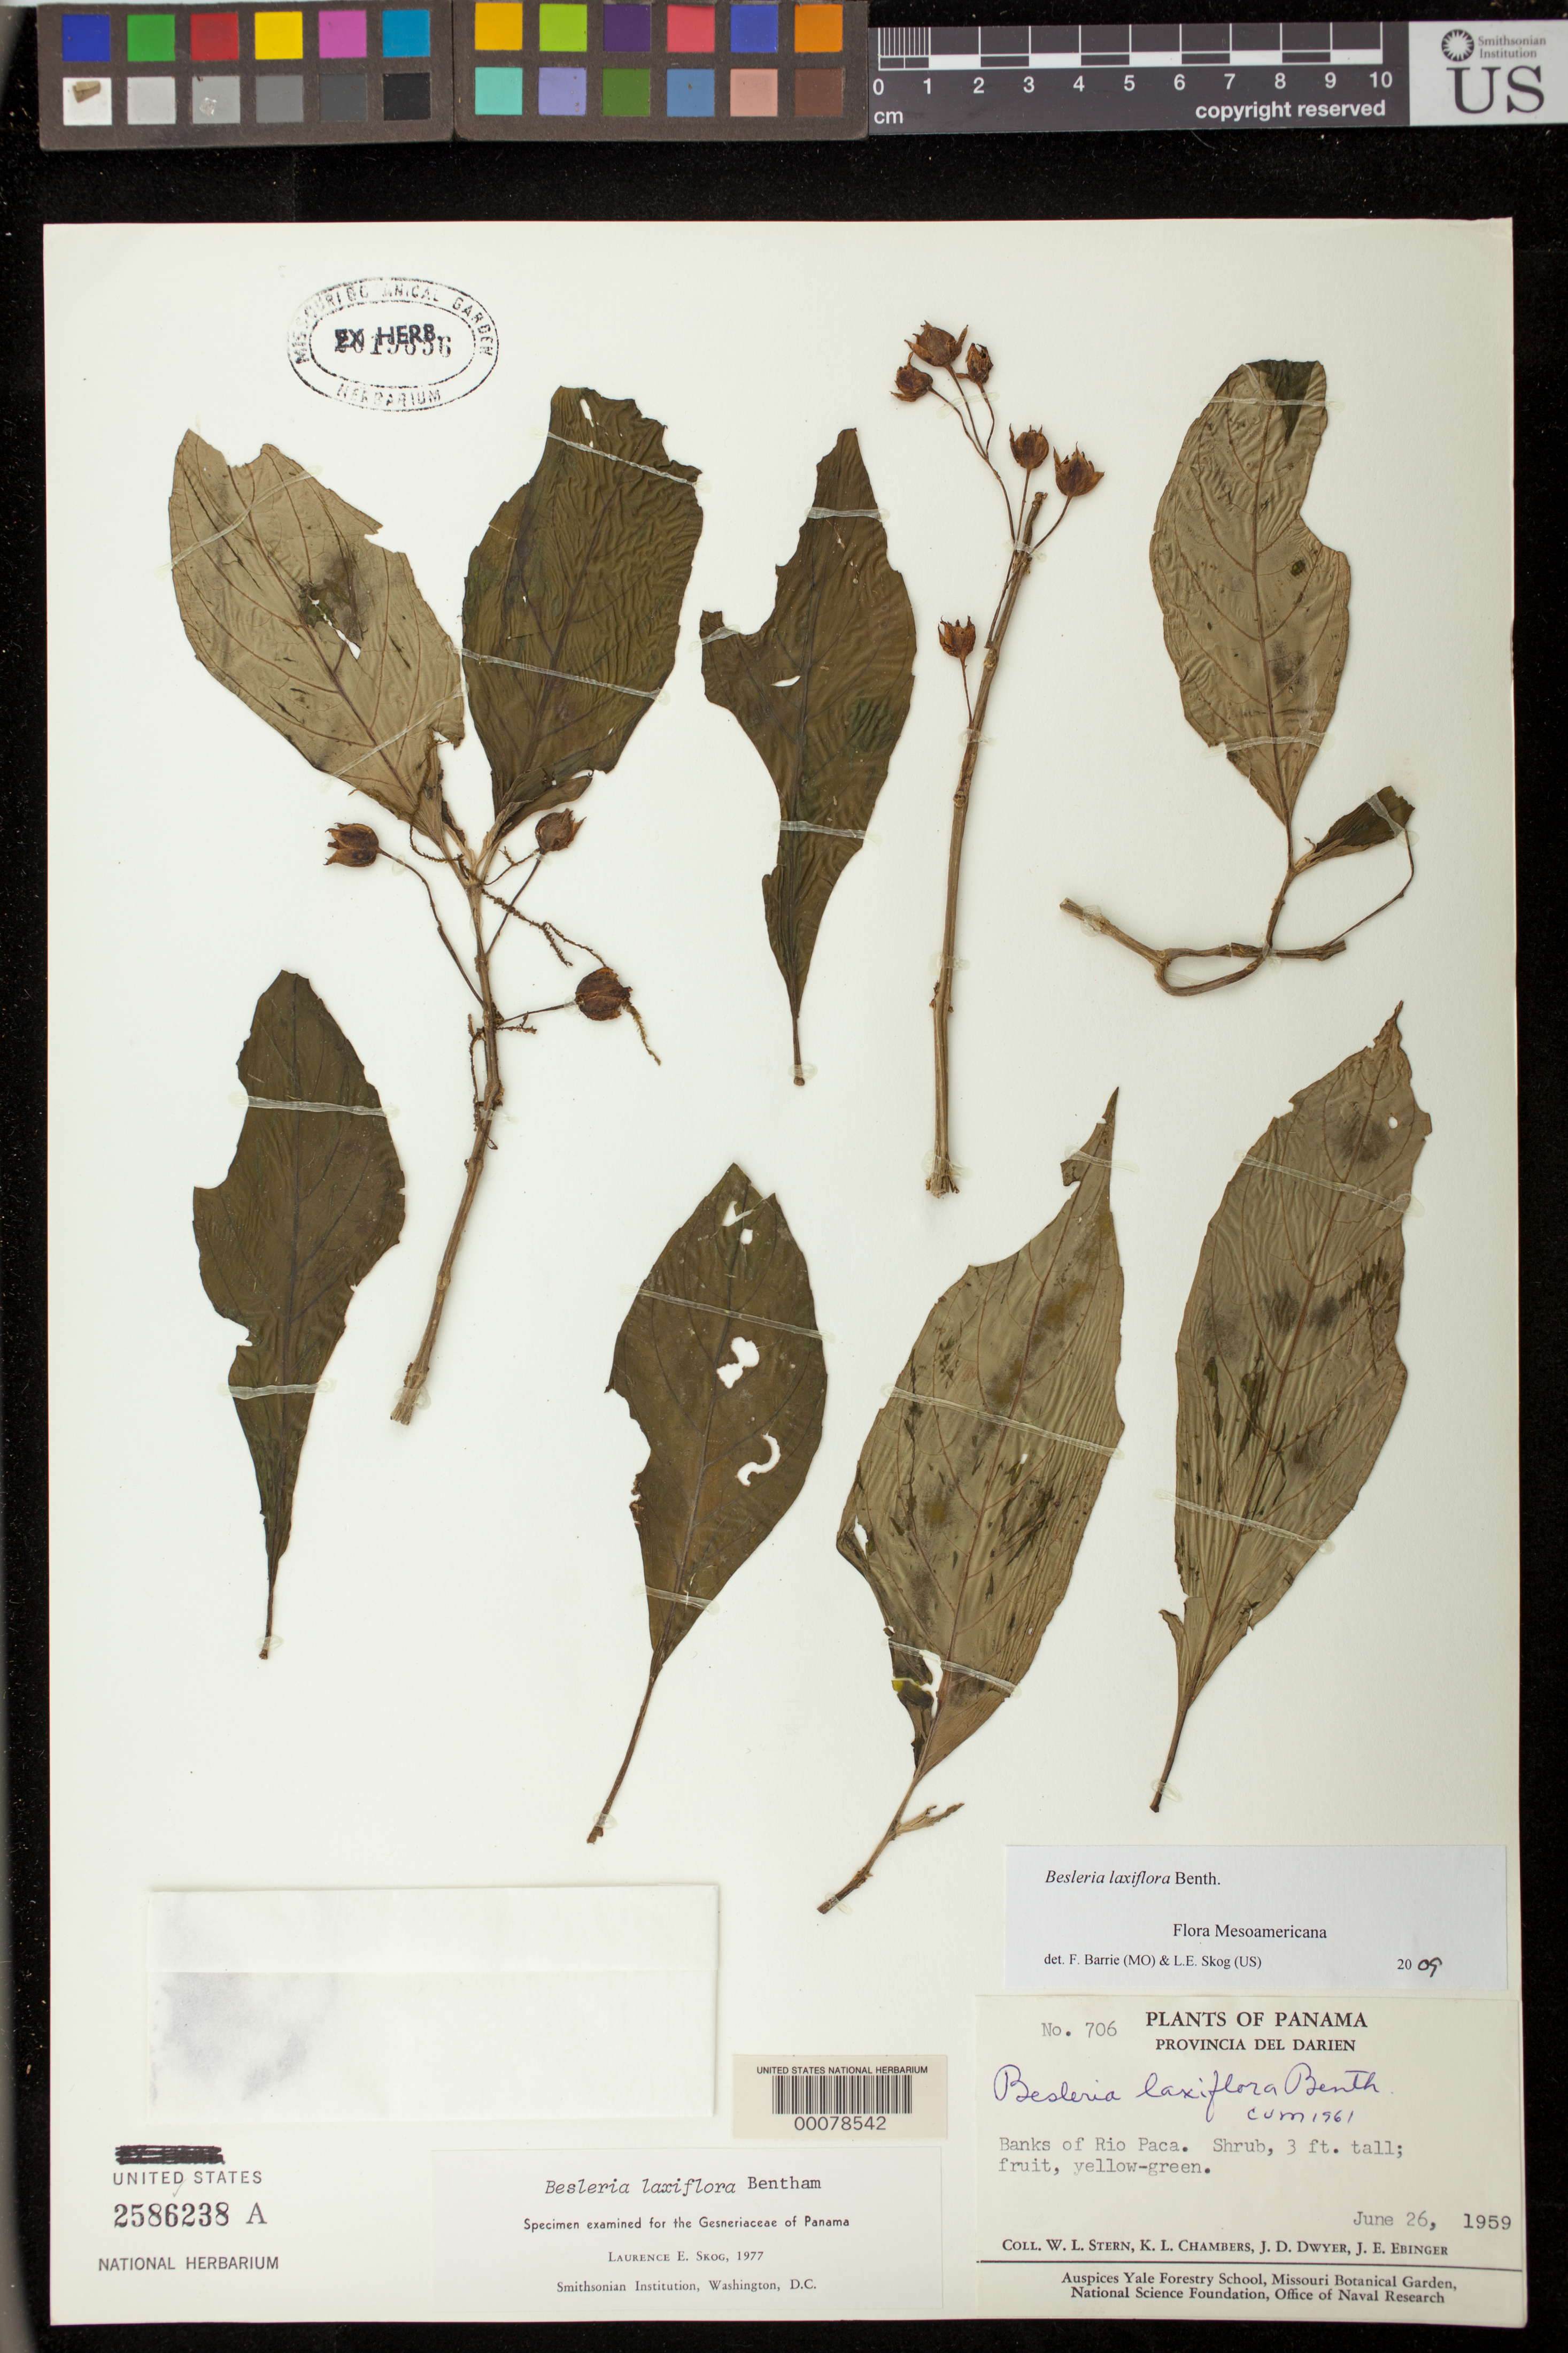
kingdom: Plantae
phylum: Tracheophyta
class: Magnoliopsida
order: Lamiales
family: Gesneriaceae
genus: Besleria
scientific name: Besleria laxiflora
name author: Benth.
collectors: W. L. Stern, K. L. Chambers, J. D. Dwyer & J. Ebinger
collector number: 706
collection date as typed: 26 Jun 1959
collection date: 1959-06-26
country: Panama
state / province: Darién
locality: Banks of Rio Paca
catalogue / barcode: US 2586238A